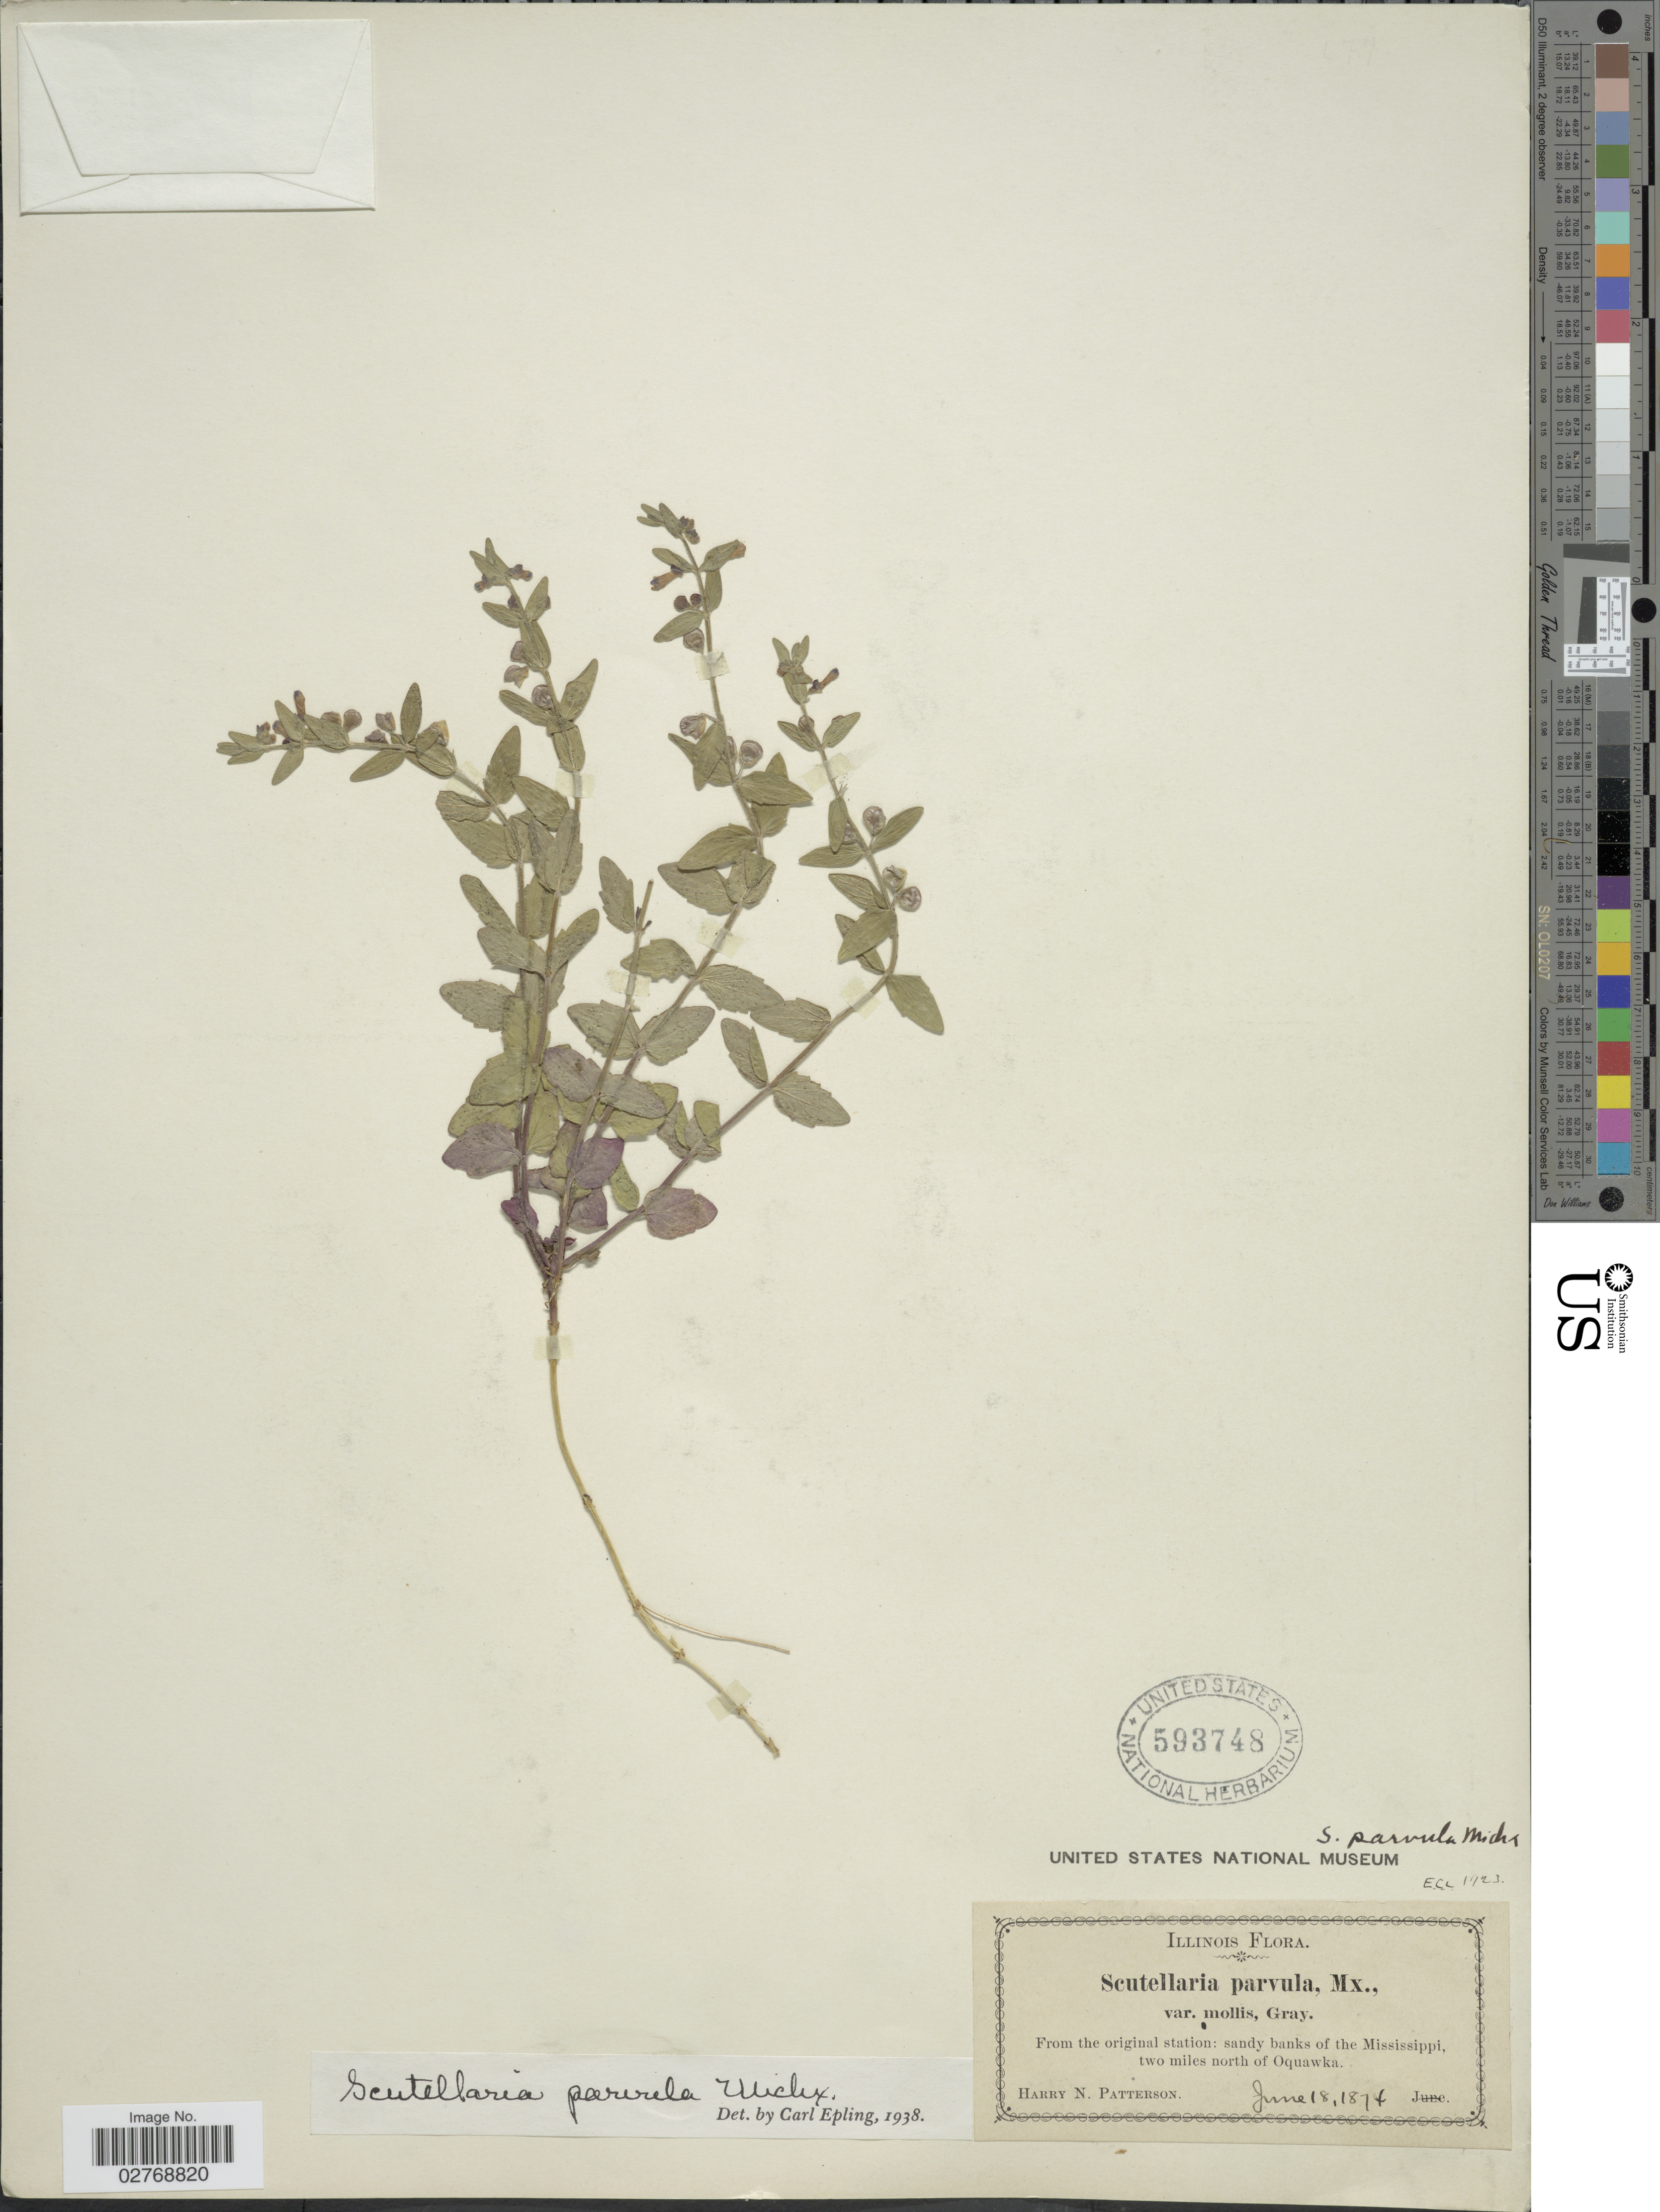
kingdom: Plantae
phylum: Tracheophyta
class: Magnoliopsida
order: Lamiales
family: Lamiaceae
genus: Scutellaria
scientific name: Scutellaria parvula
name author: Michx.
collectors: H. N. Patterson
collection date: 1874-06-18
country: United States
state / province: Illinois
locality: From the original station: sandy banks of the Mississippi, two miles north of Oquawaka.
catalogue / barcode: US 593748